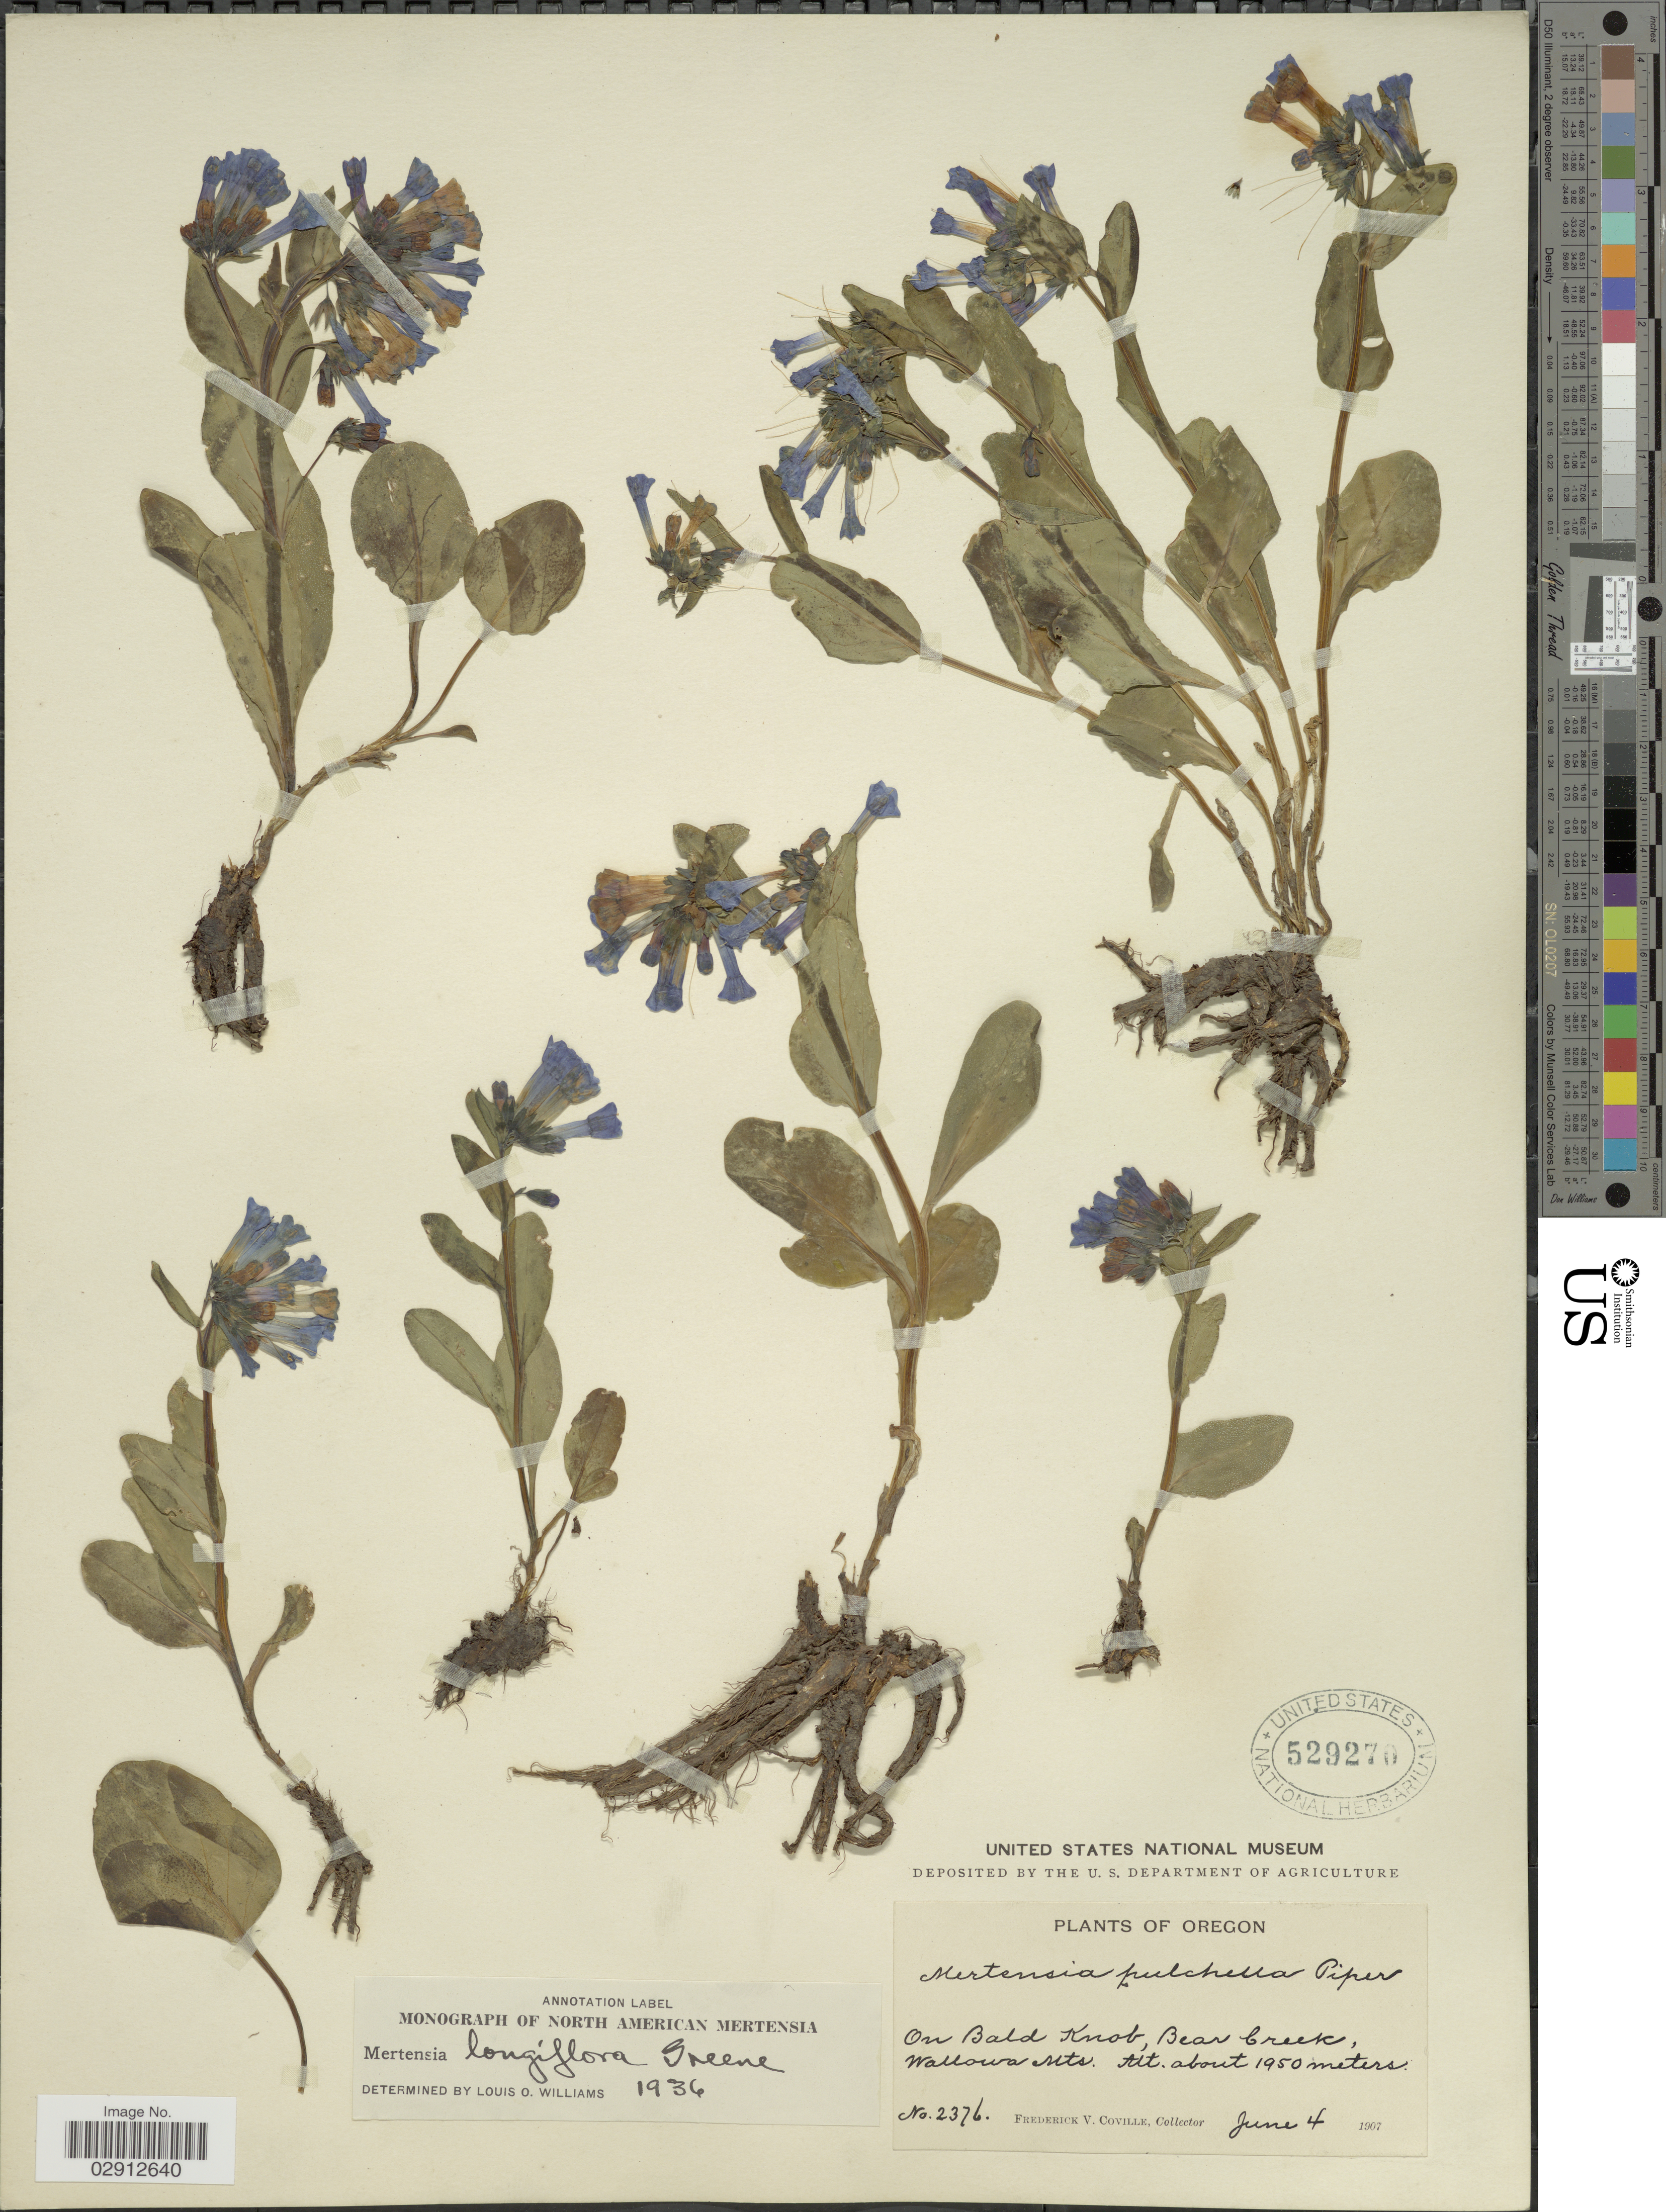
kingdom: Plantae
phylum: Tracheophyta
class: Magnoliopsida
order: Boraginales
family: Boraginaceae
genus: Mertensia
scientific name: Mertensia longiflora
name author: Rydb.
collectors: F. V. Coville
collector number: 2376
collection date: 1907-06-04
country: United States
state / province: Oregon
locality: On Bald Knob, Bear Creek, Wallowa Mts.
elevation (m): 1950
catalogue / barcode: US 529270